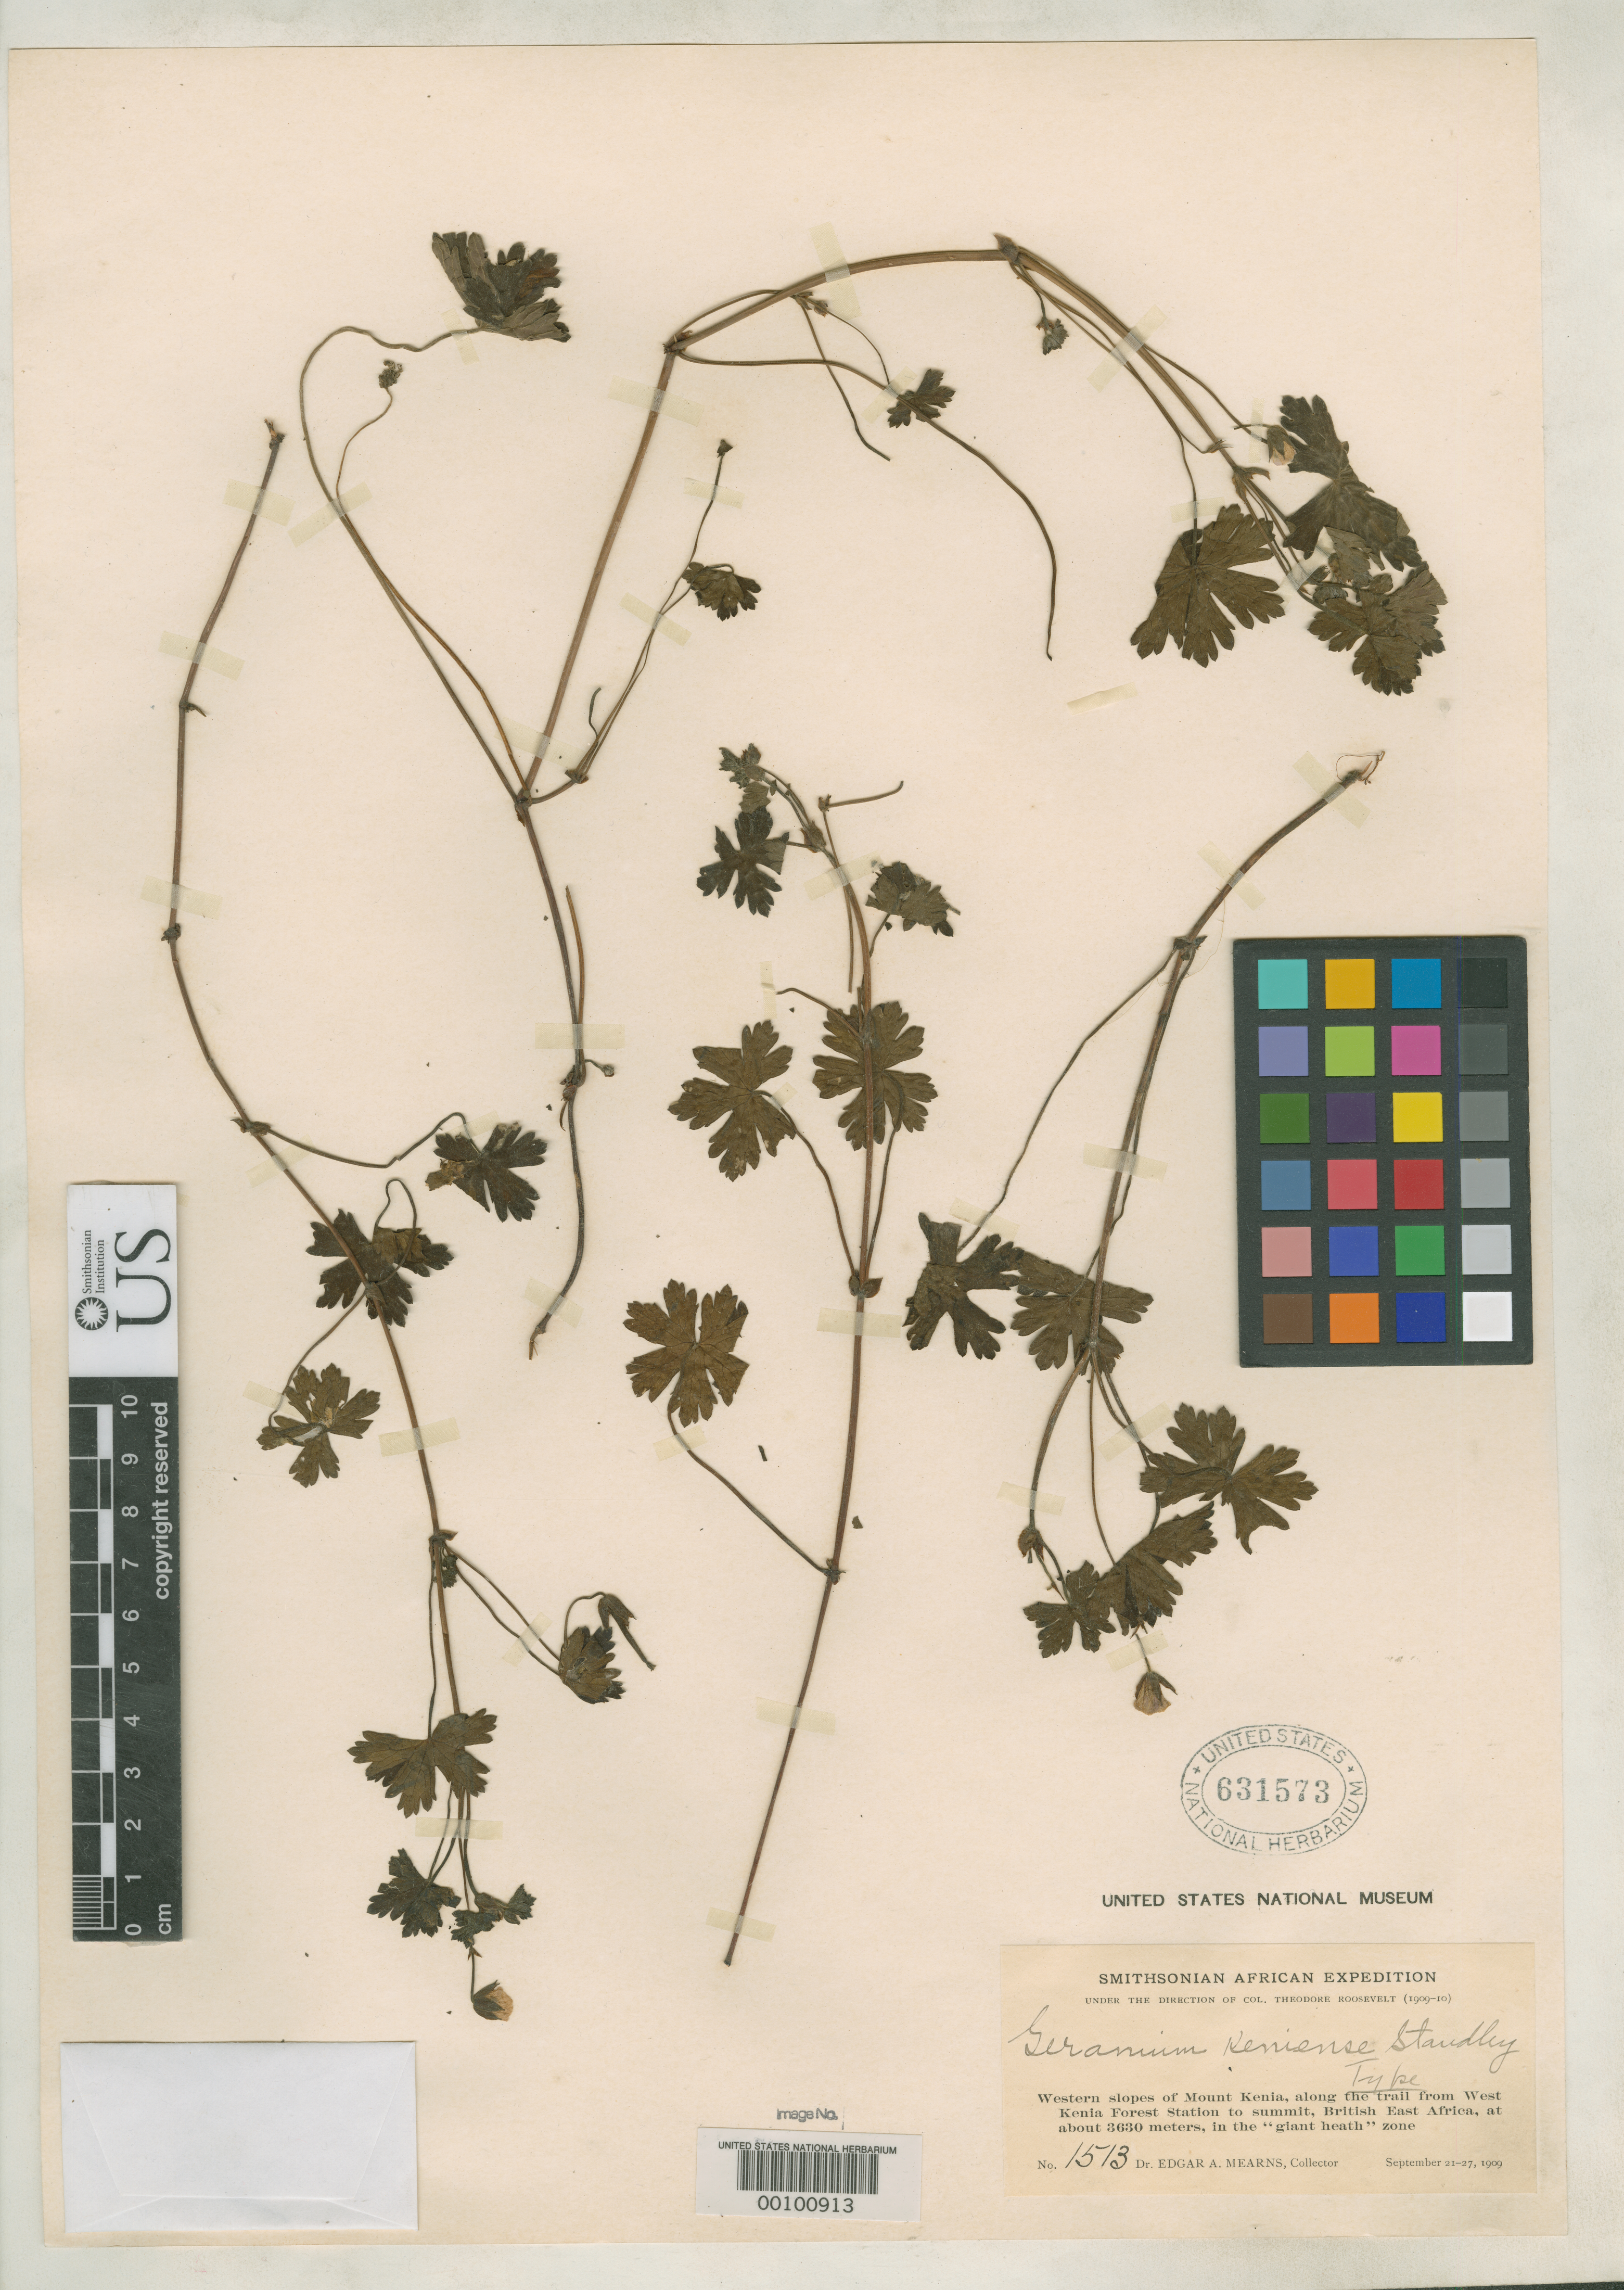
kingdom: Plantae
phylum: Tracheophyta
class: Magnoliopsida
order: Geraniales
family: Geraniaceae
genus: Geranium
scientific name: Geranium keniense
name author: Standl.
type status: Holotype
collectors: E. A. Mearns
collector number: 1513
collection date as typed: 21 Sep 1909 to 27 Sep 1909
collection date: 1909-09-21/1909-09-27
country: Kenya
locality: Western slopes of Mt. Kenia, along trail from west Kenya Forest Station to summit, British East Africa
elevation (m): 3630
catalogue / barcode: US 631573